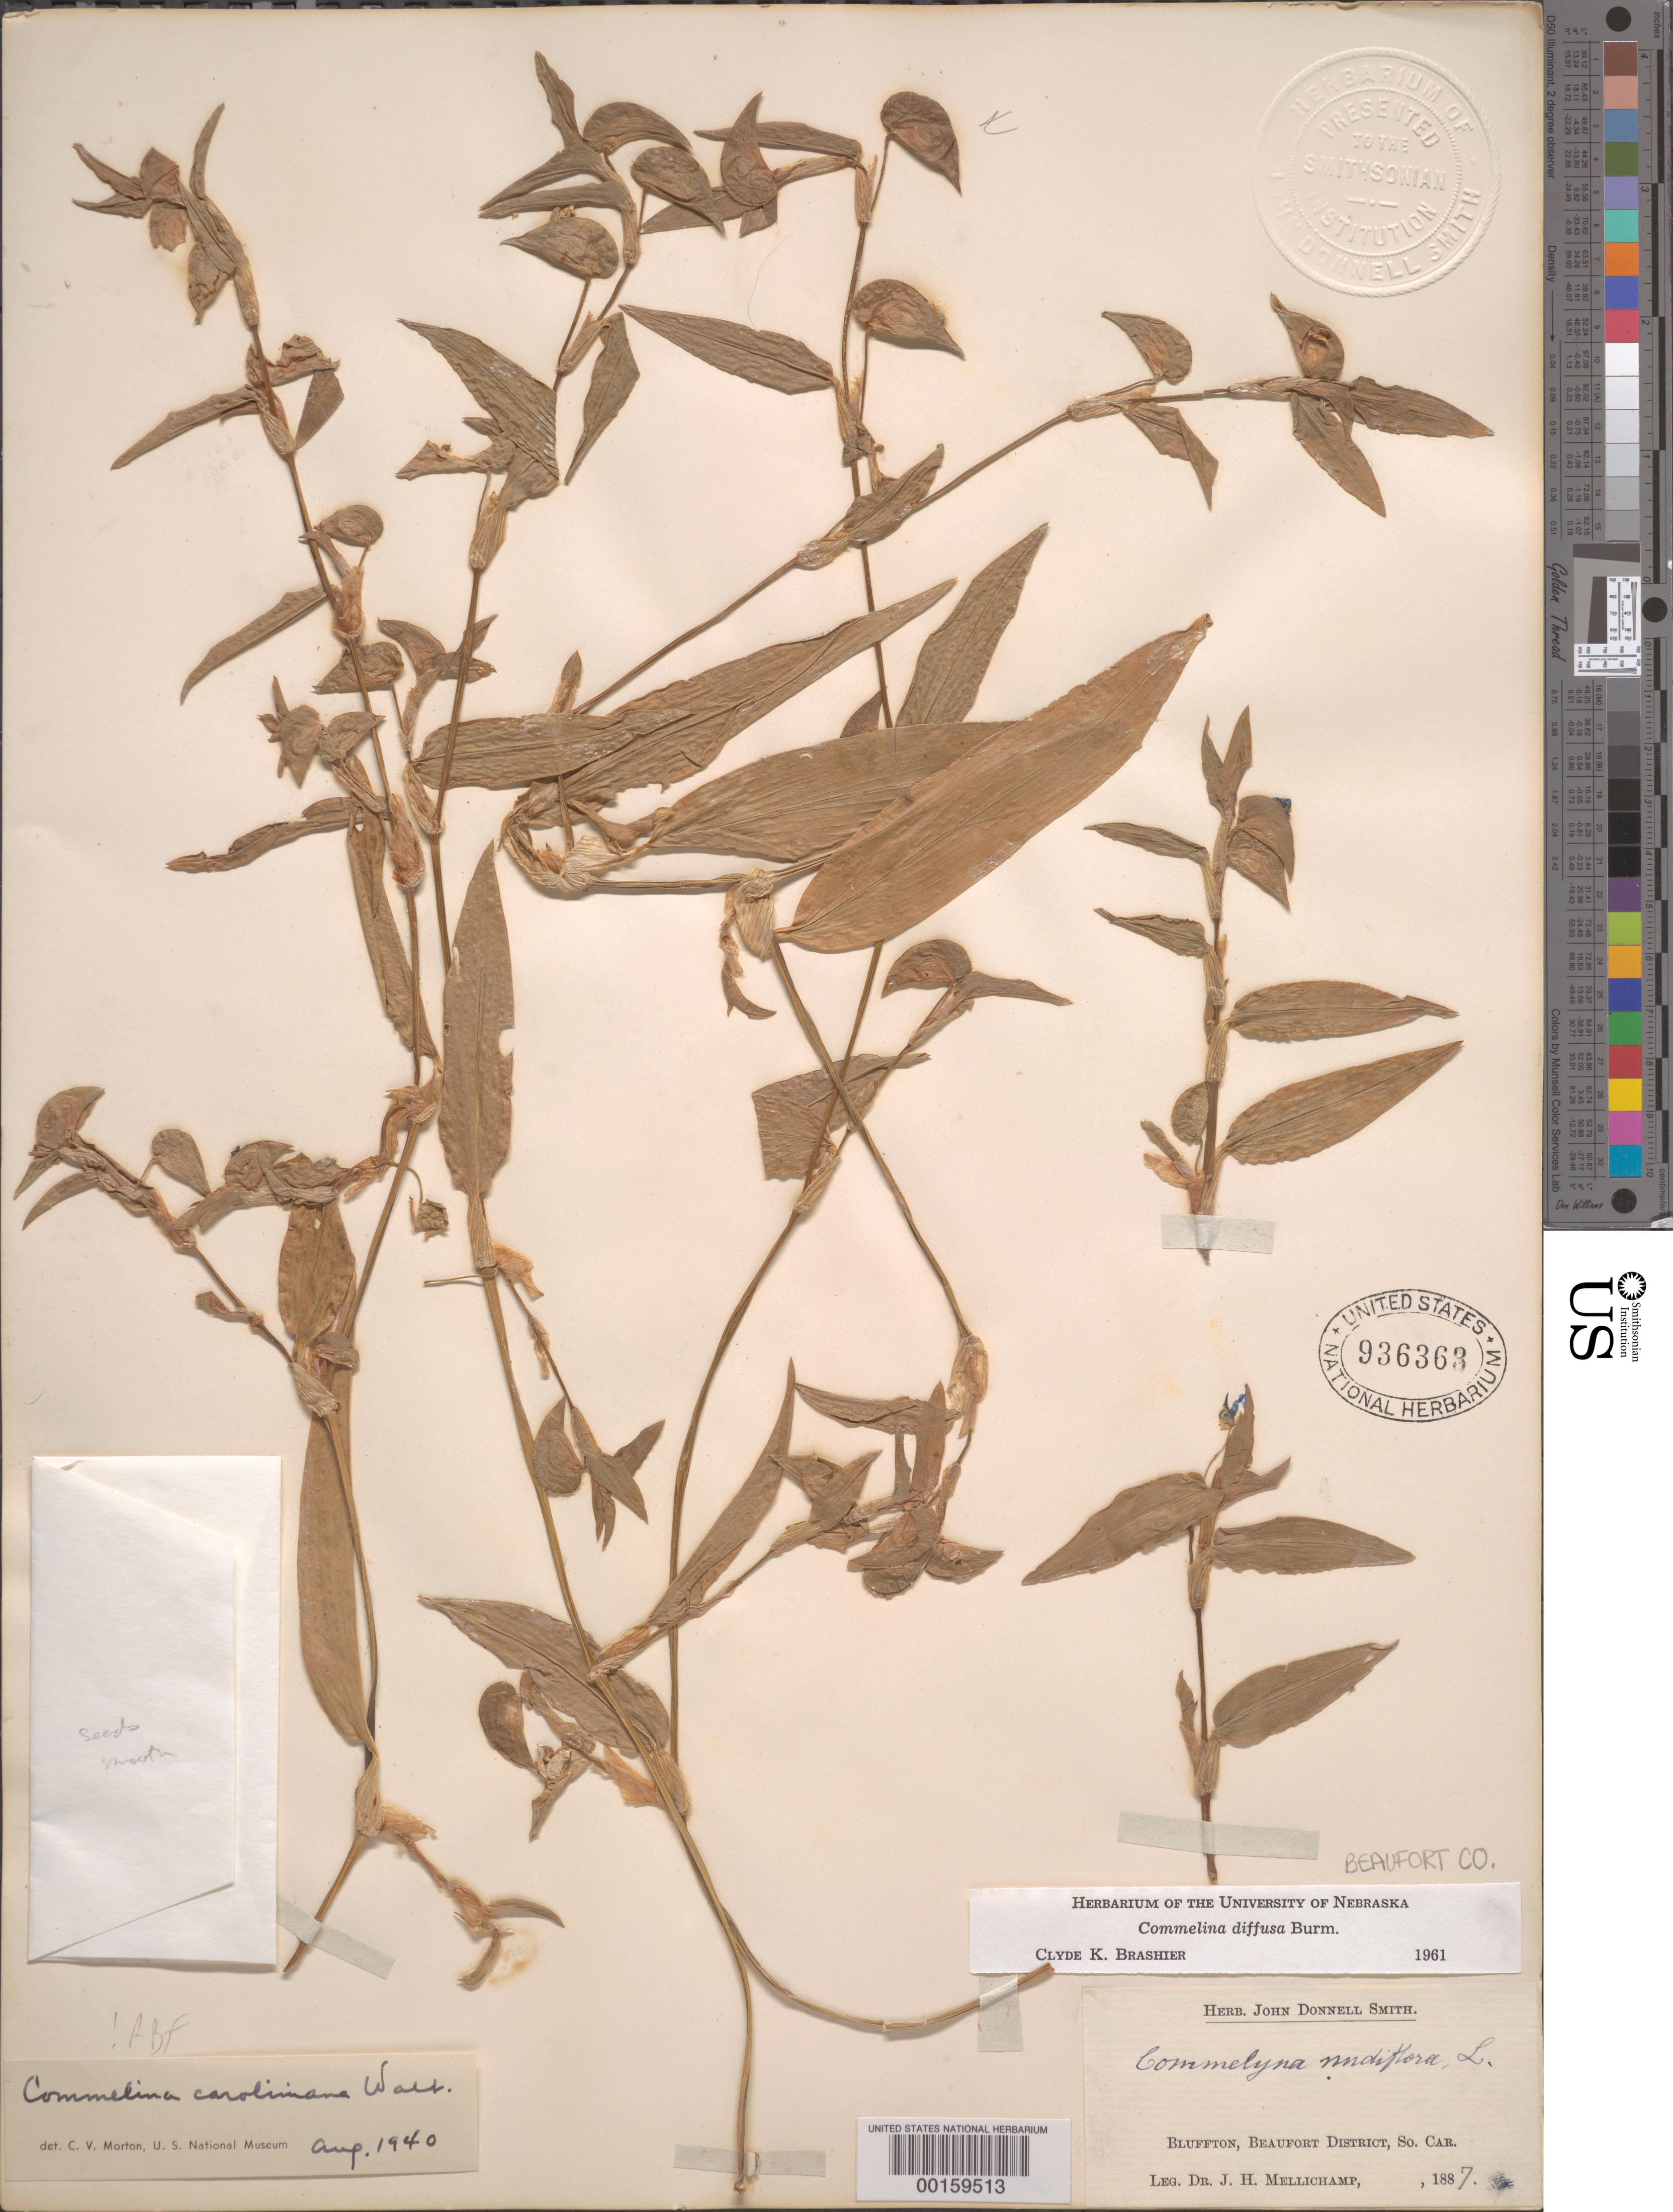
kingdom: Plantae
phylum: Tracheophyta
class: Liliopsida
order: Commelinales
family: Commelinaceae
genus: Commelina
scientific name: Commelina caroliniana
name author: Walter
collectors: J. H. Mellichamp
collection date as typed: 1887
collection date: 1887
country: United States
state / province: South Carolina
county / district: Beaufort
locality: Bluffton; beaufort district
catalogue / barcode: US 936363